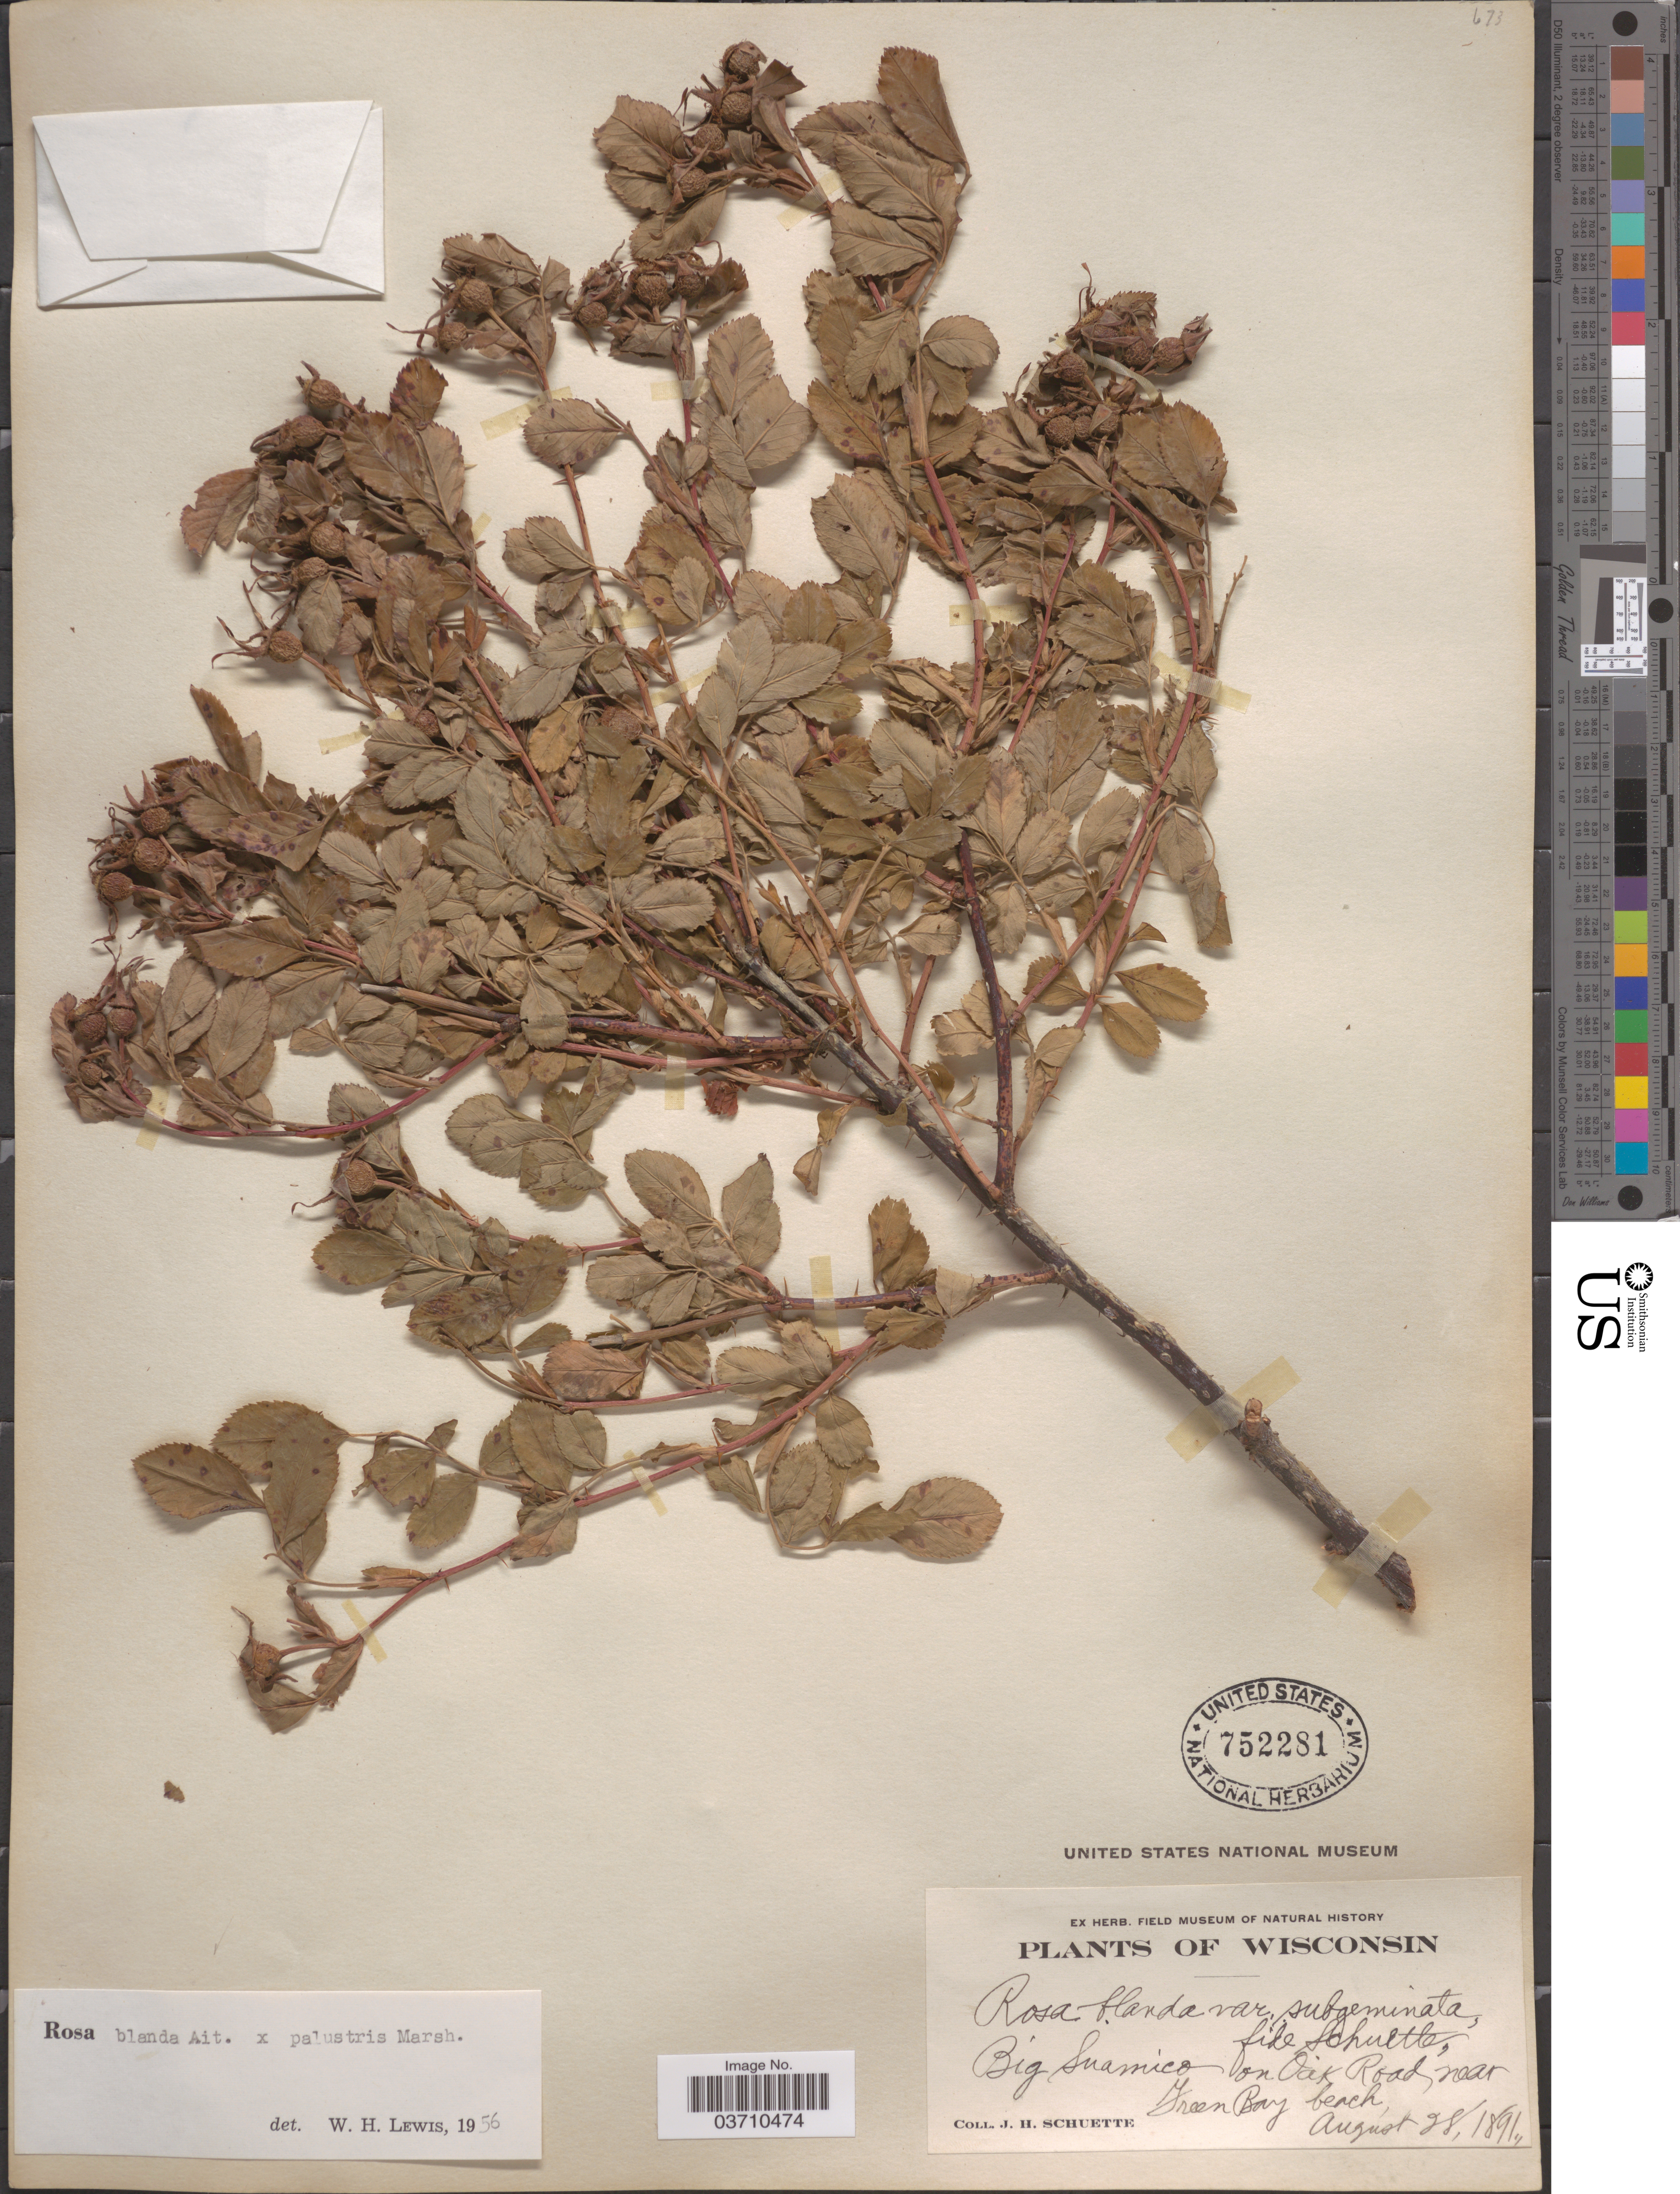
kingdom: Plantae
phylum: Tracheophyta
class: Magnoliopsida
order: Rosales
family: Rosaceae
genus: Rosa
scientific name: Rosa blanda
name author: Aiton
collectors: J. H. Schuette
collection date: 1891-08-28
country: United States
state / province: Wisconsin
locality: Big Suamico on Oak Road near Green Bay beach.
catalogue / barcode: US 752281